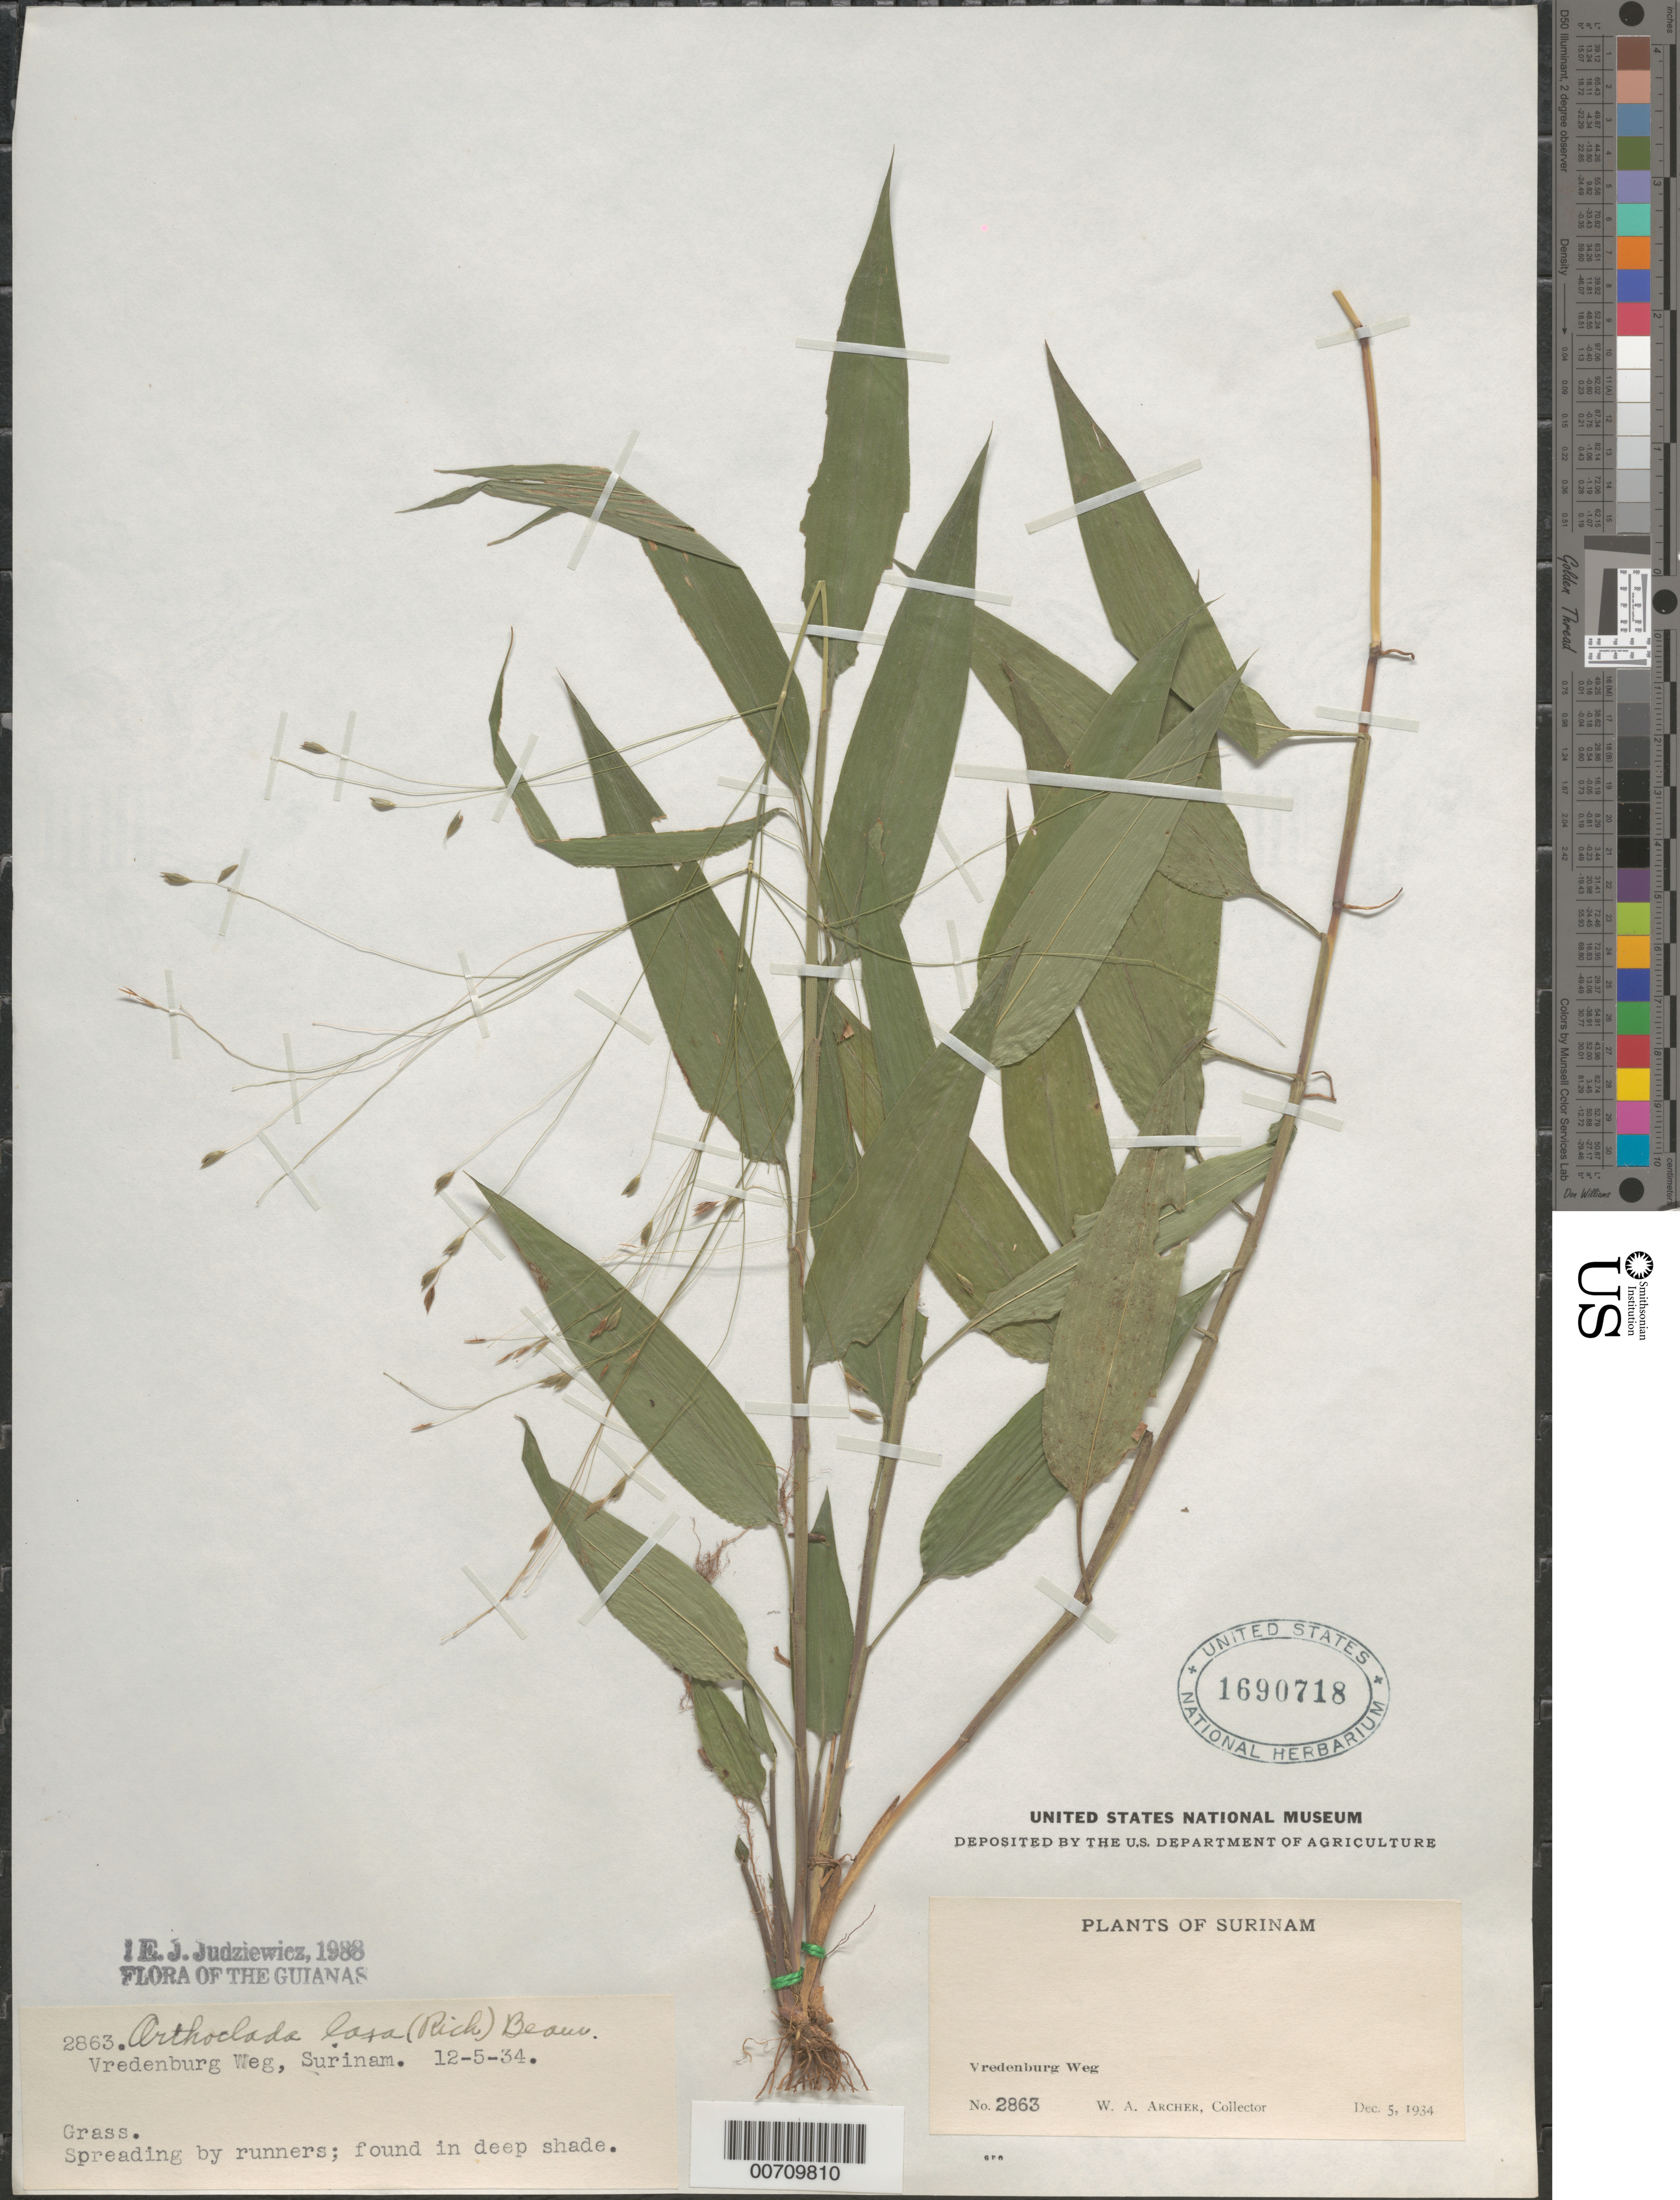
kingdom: Plantae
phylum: Tracheophyta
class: Liliopsida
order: Poales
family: Poaceae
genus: Orthoclada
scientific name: Orthoclada laxa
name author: P. Beauv.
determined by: Judziewicz, E. J.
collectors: W. A. Archer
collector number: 2863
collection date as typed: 5-Dec-34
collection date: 1934-12-05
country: Suriname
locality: Vredenburg Weg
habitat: Deep shade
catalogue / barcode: US 1690718